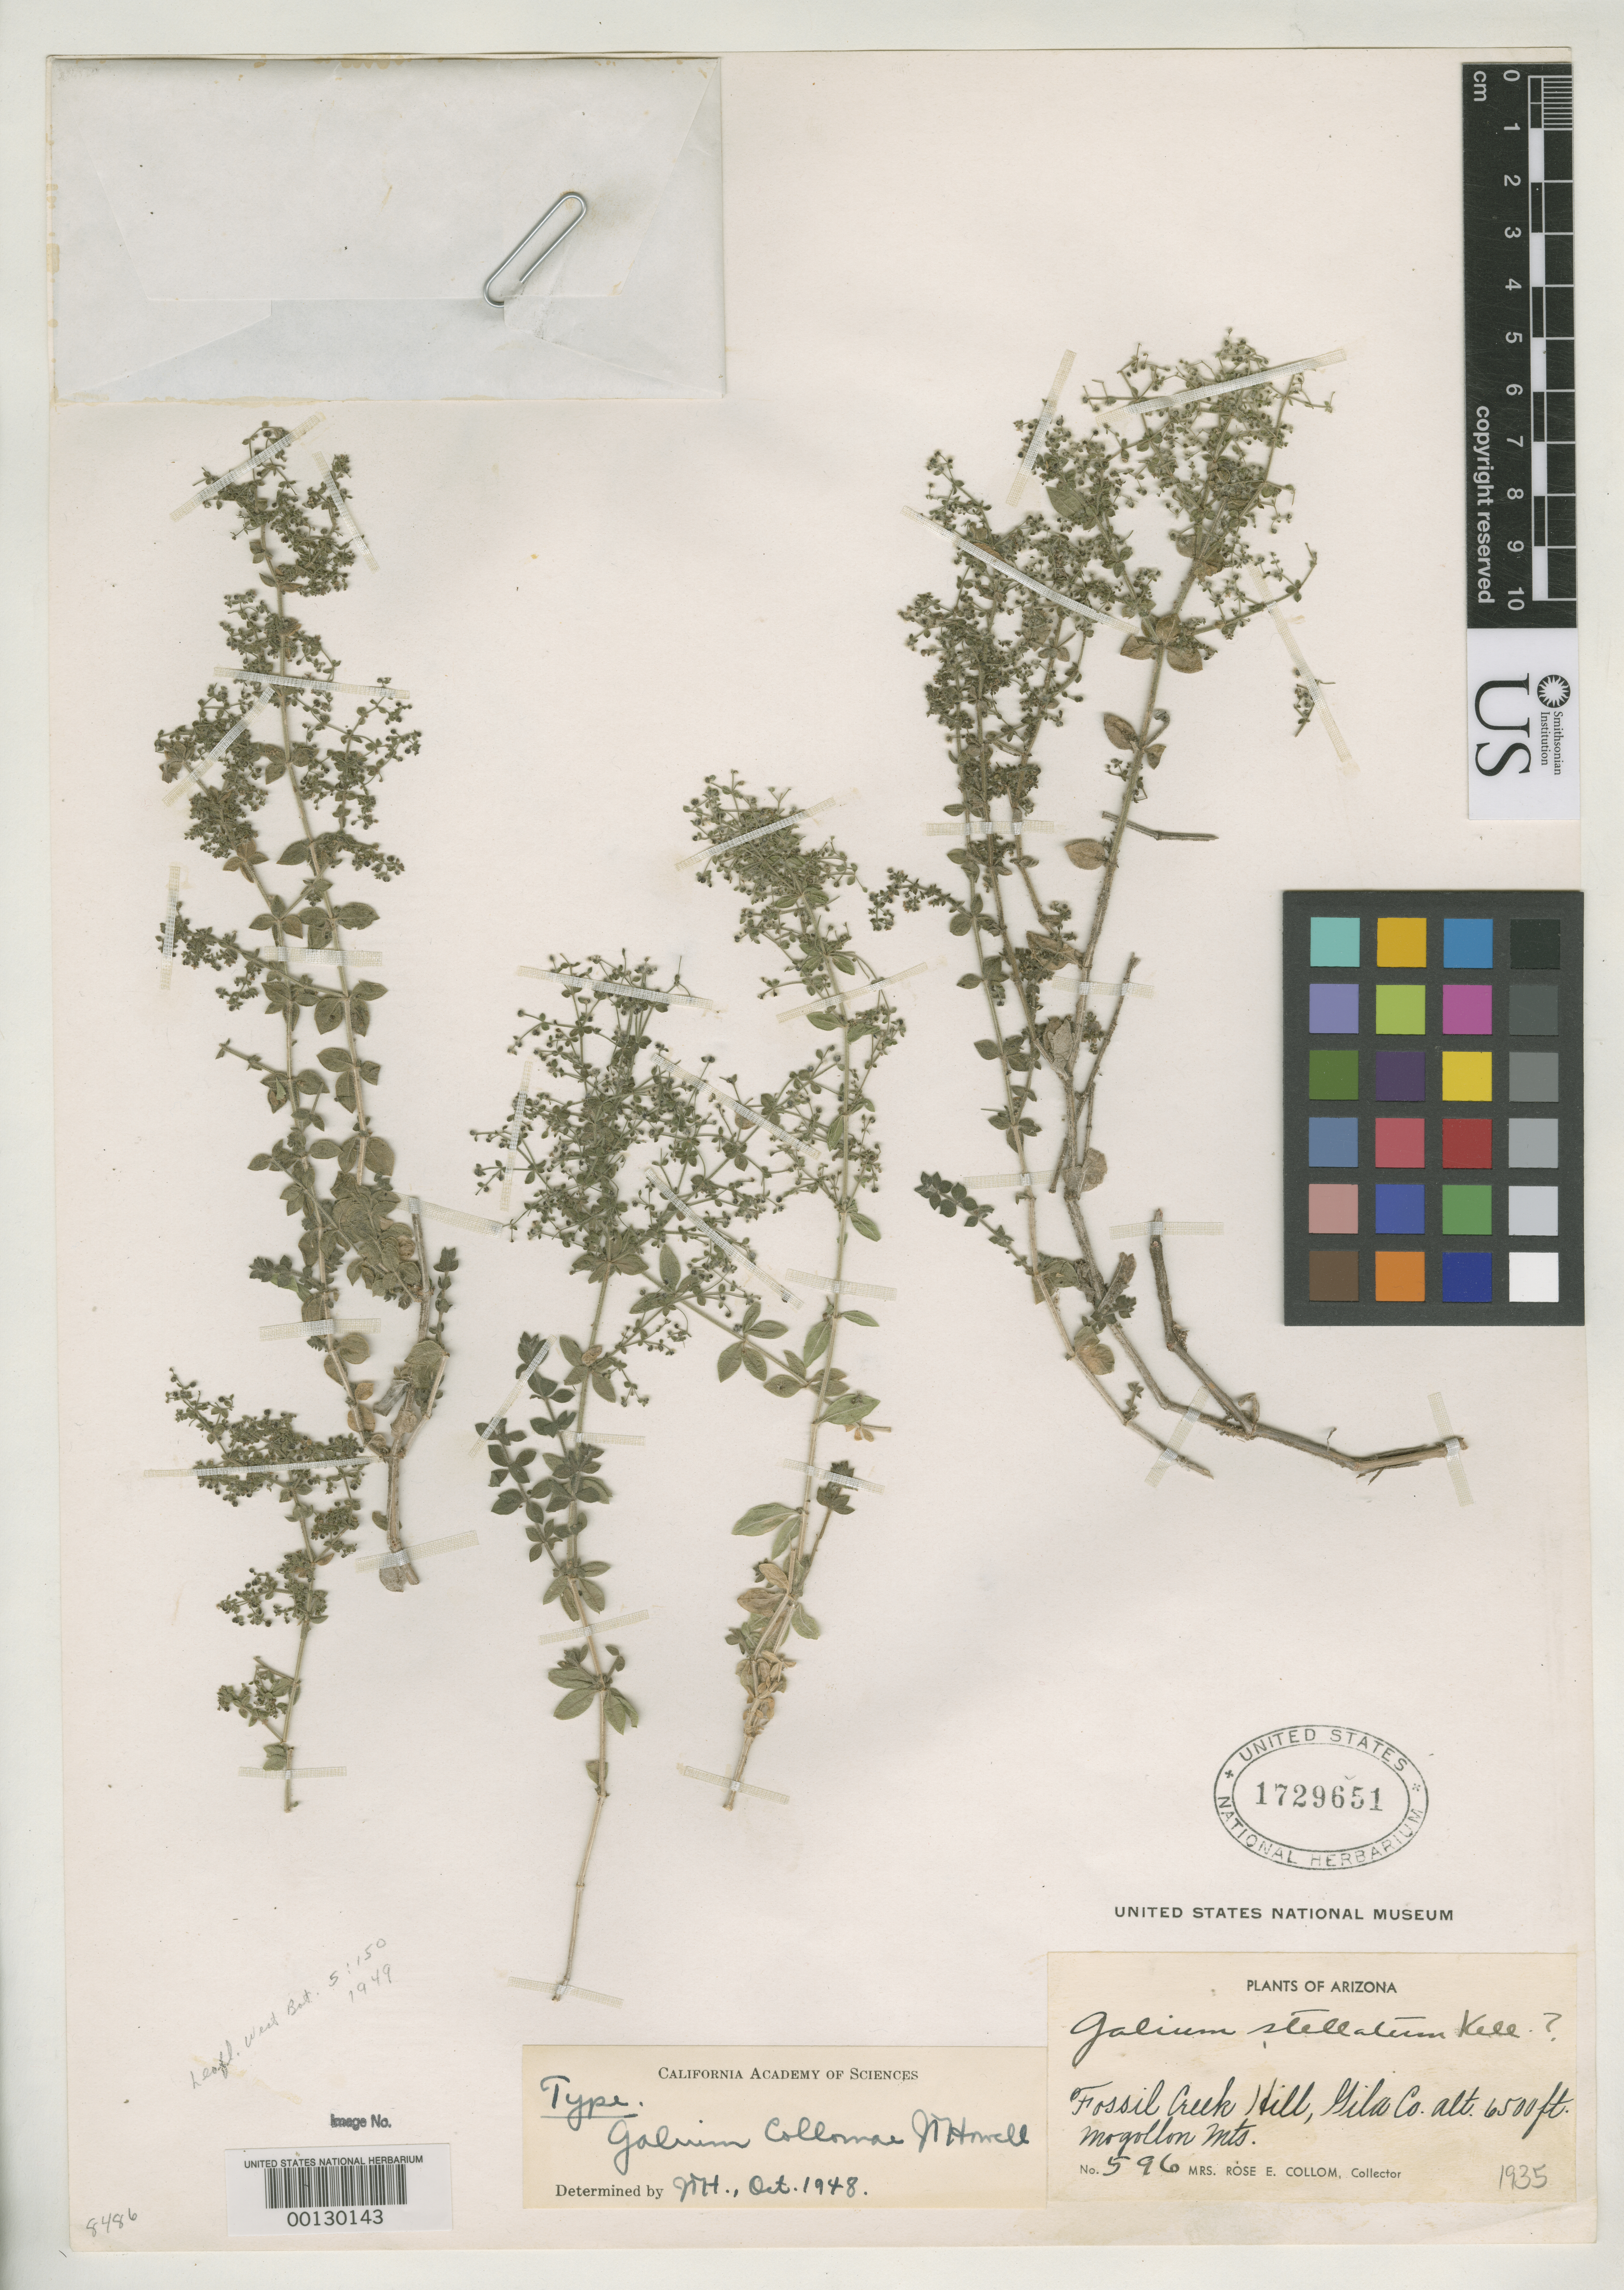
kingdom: Plantae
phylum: Tracheophyta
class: Magnoliopsida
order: Gentianales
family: Rubiaceae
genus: Galium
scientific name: Galium collomae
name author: J.T. Howell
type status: Holotype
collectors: R. E. Collom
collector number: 596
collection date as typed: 1935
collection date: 1935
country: United States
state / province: Arizona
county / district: Gila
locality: Fossil Creek Hill, Mogollon Mountains.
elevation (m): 1981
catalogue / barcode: US 1729651